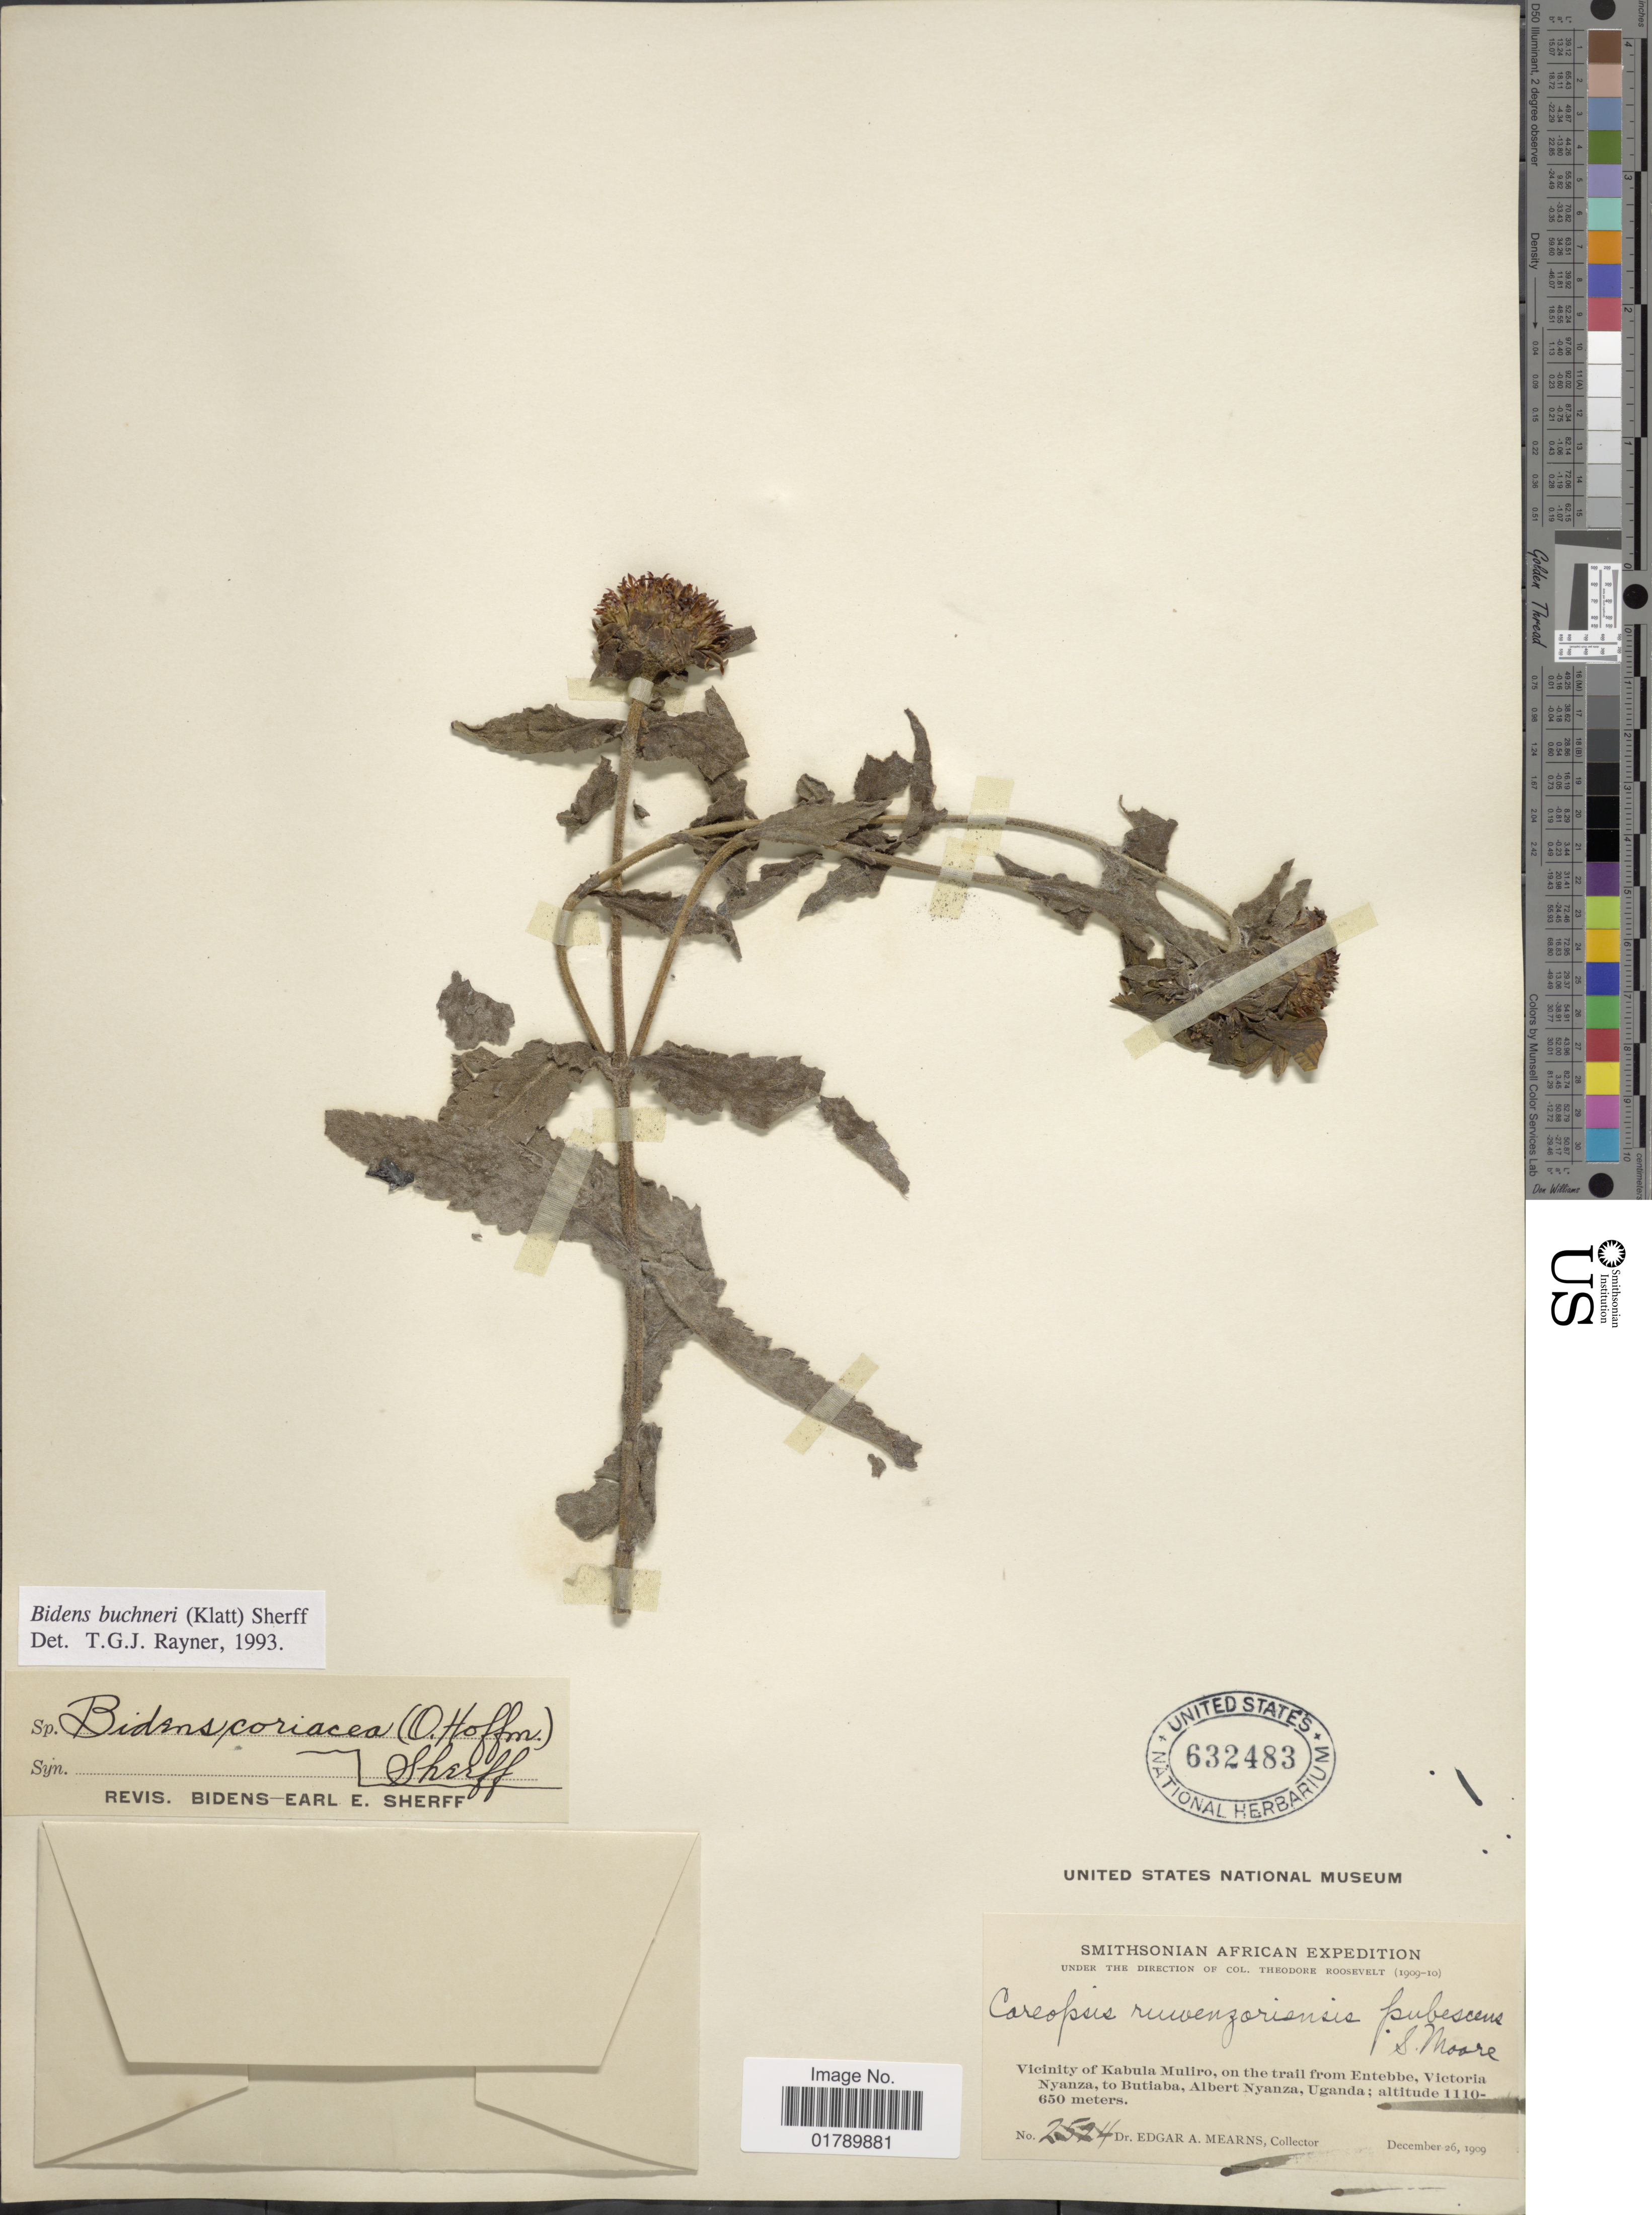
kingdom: Plantae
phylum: Tracheophyta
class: Magnoliopsida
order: Asterales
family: Asteraceae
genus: Bidens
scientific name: Bidens buchneri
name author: (Klatt) Sherff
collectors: E. A. Mearns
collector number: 2524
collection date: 1909-12-26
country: Uganda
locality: Vicinity of Kabula Muliro, on the trail from Entebbe, Victoria Nyanza, to Butiaba, Albert Nyanza, Uganda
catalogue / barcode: US 632483